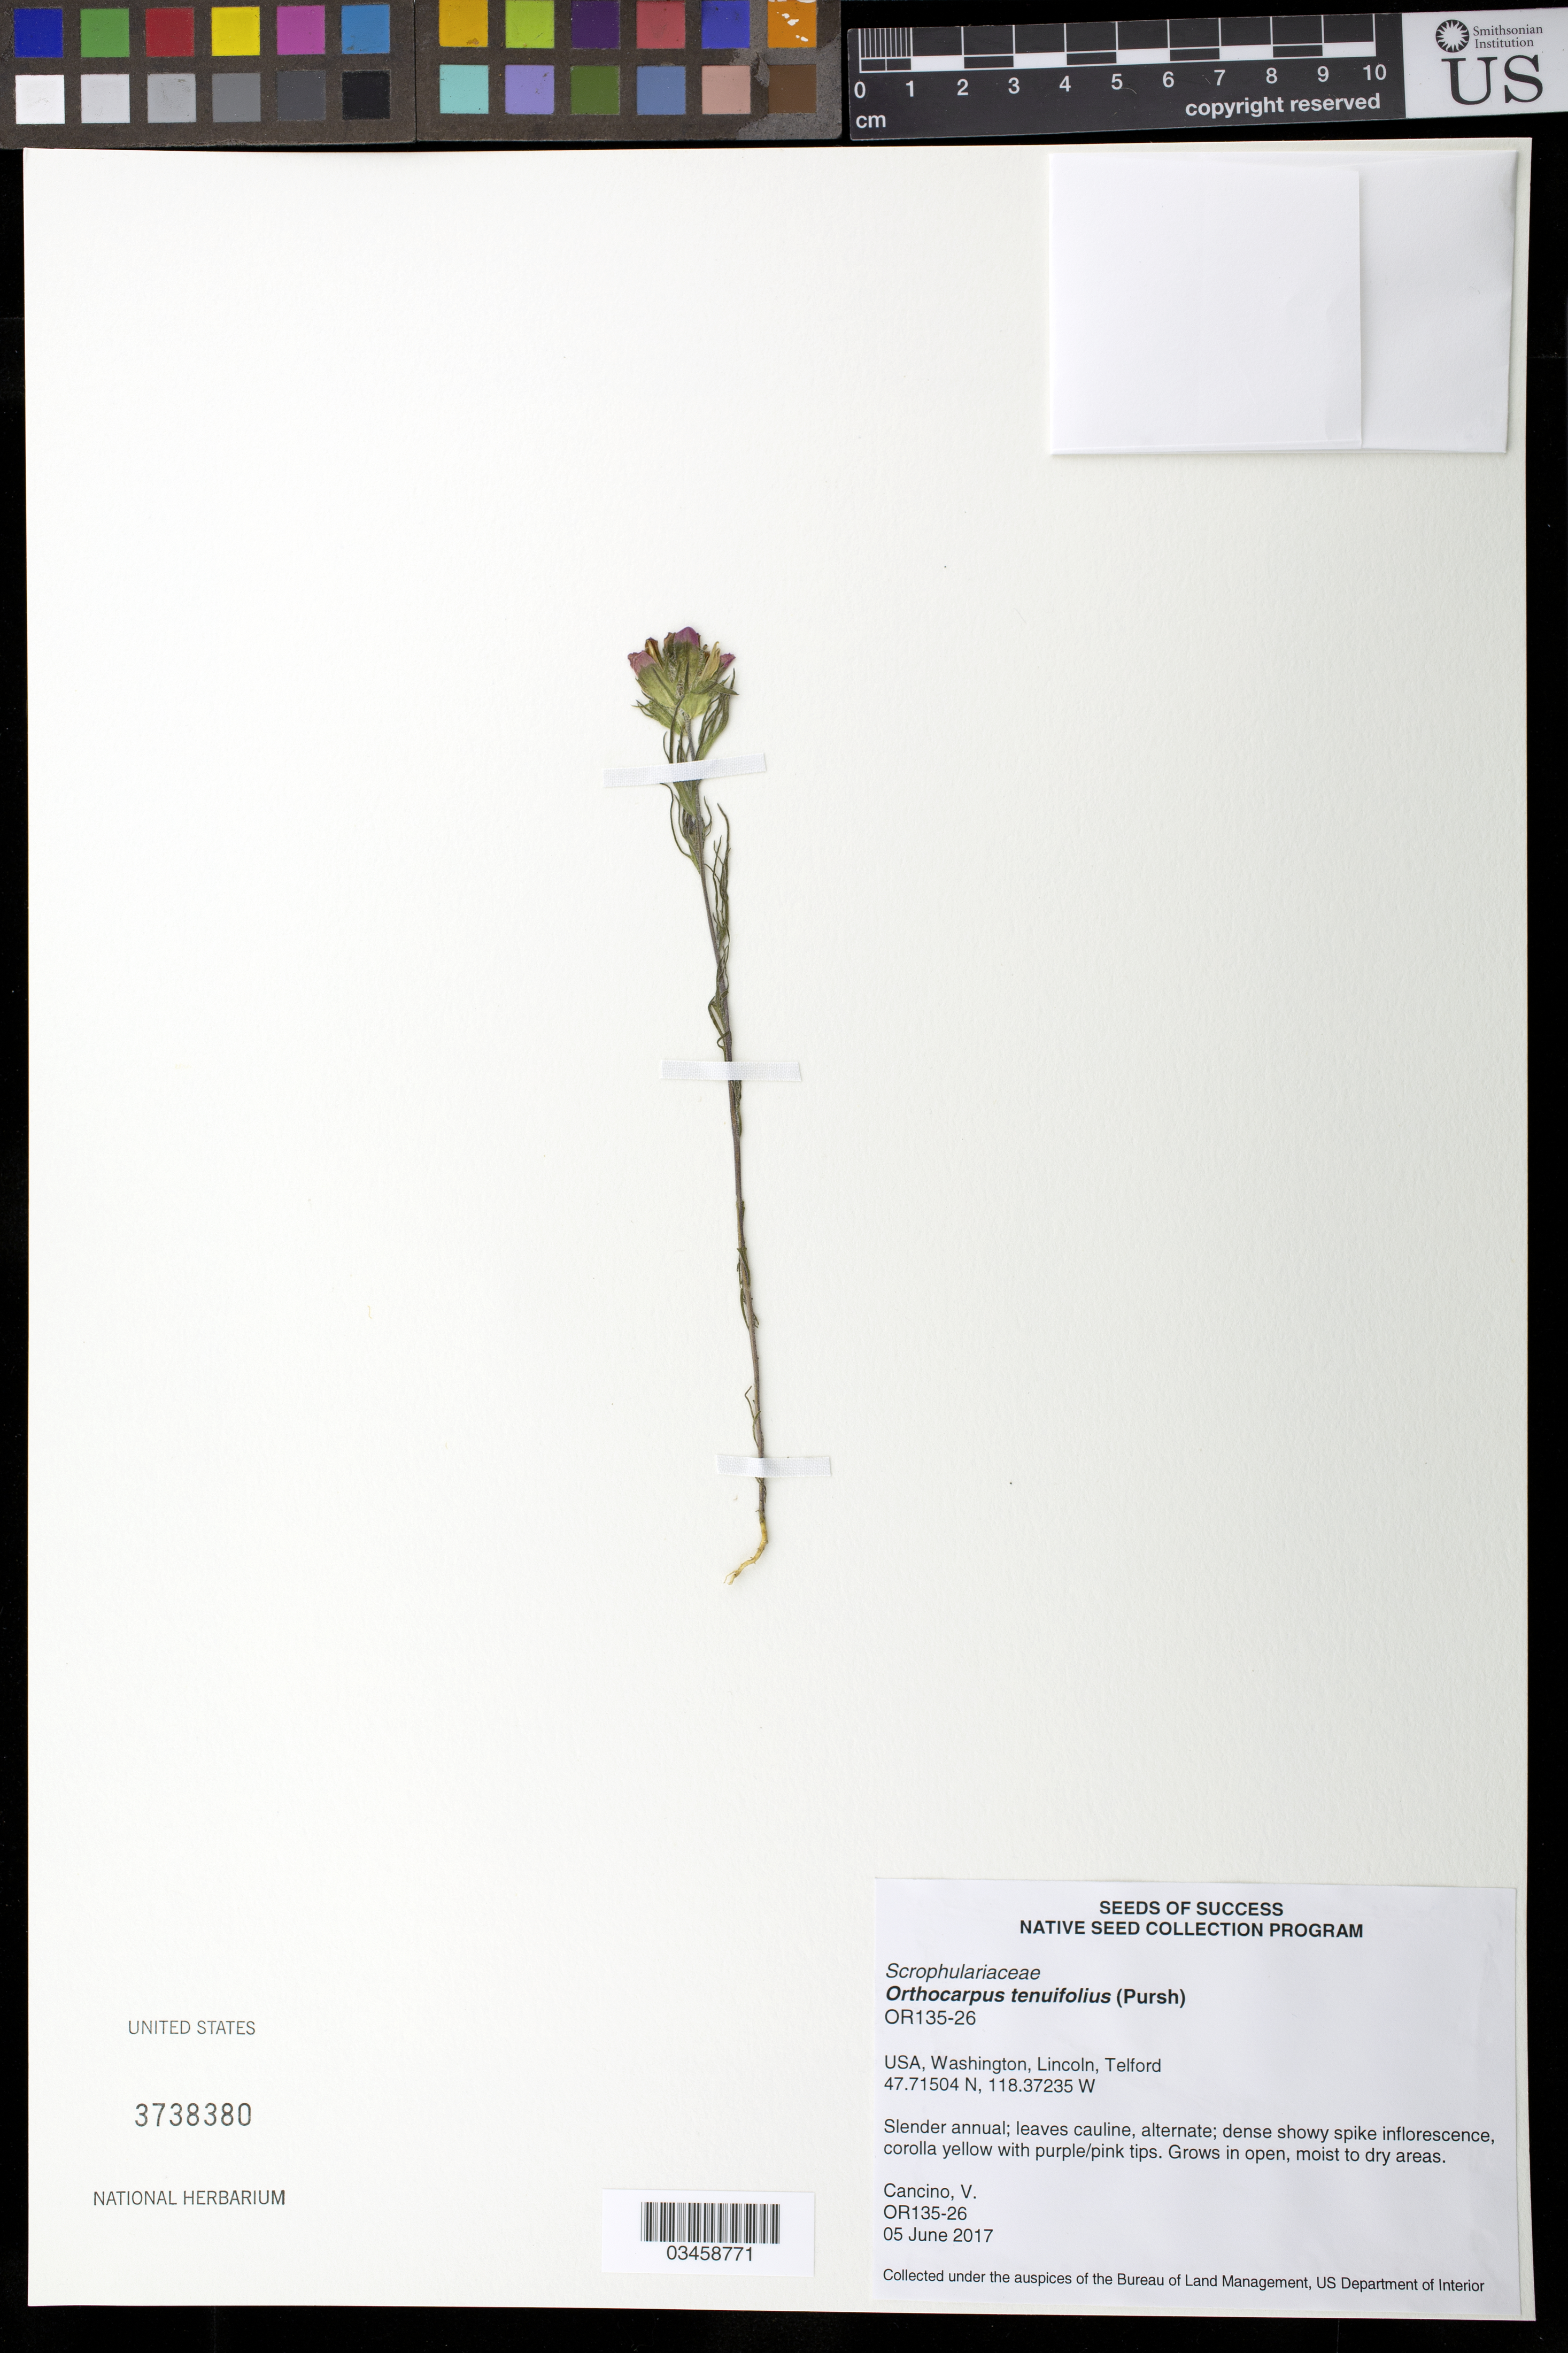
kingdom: Plantae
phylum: Tracheophyta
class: Magnoliopsida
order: Lamiales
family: Orobanchaceae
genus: Orthocarpus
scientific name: Orthocarpus tenuifolius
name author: (Pursh) Benth.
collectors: V. Cancino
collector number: OR135-26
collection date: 2017-06-05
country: United States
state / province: Washington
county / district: Lincoln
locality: Telford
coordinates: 47.71504 N, 118.37235 W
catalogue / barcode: US 3738380